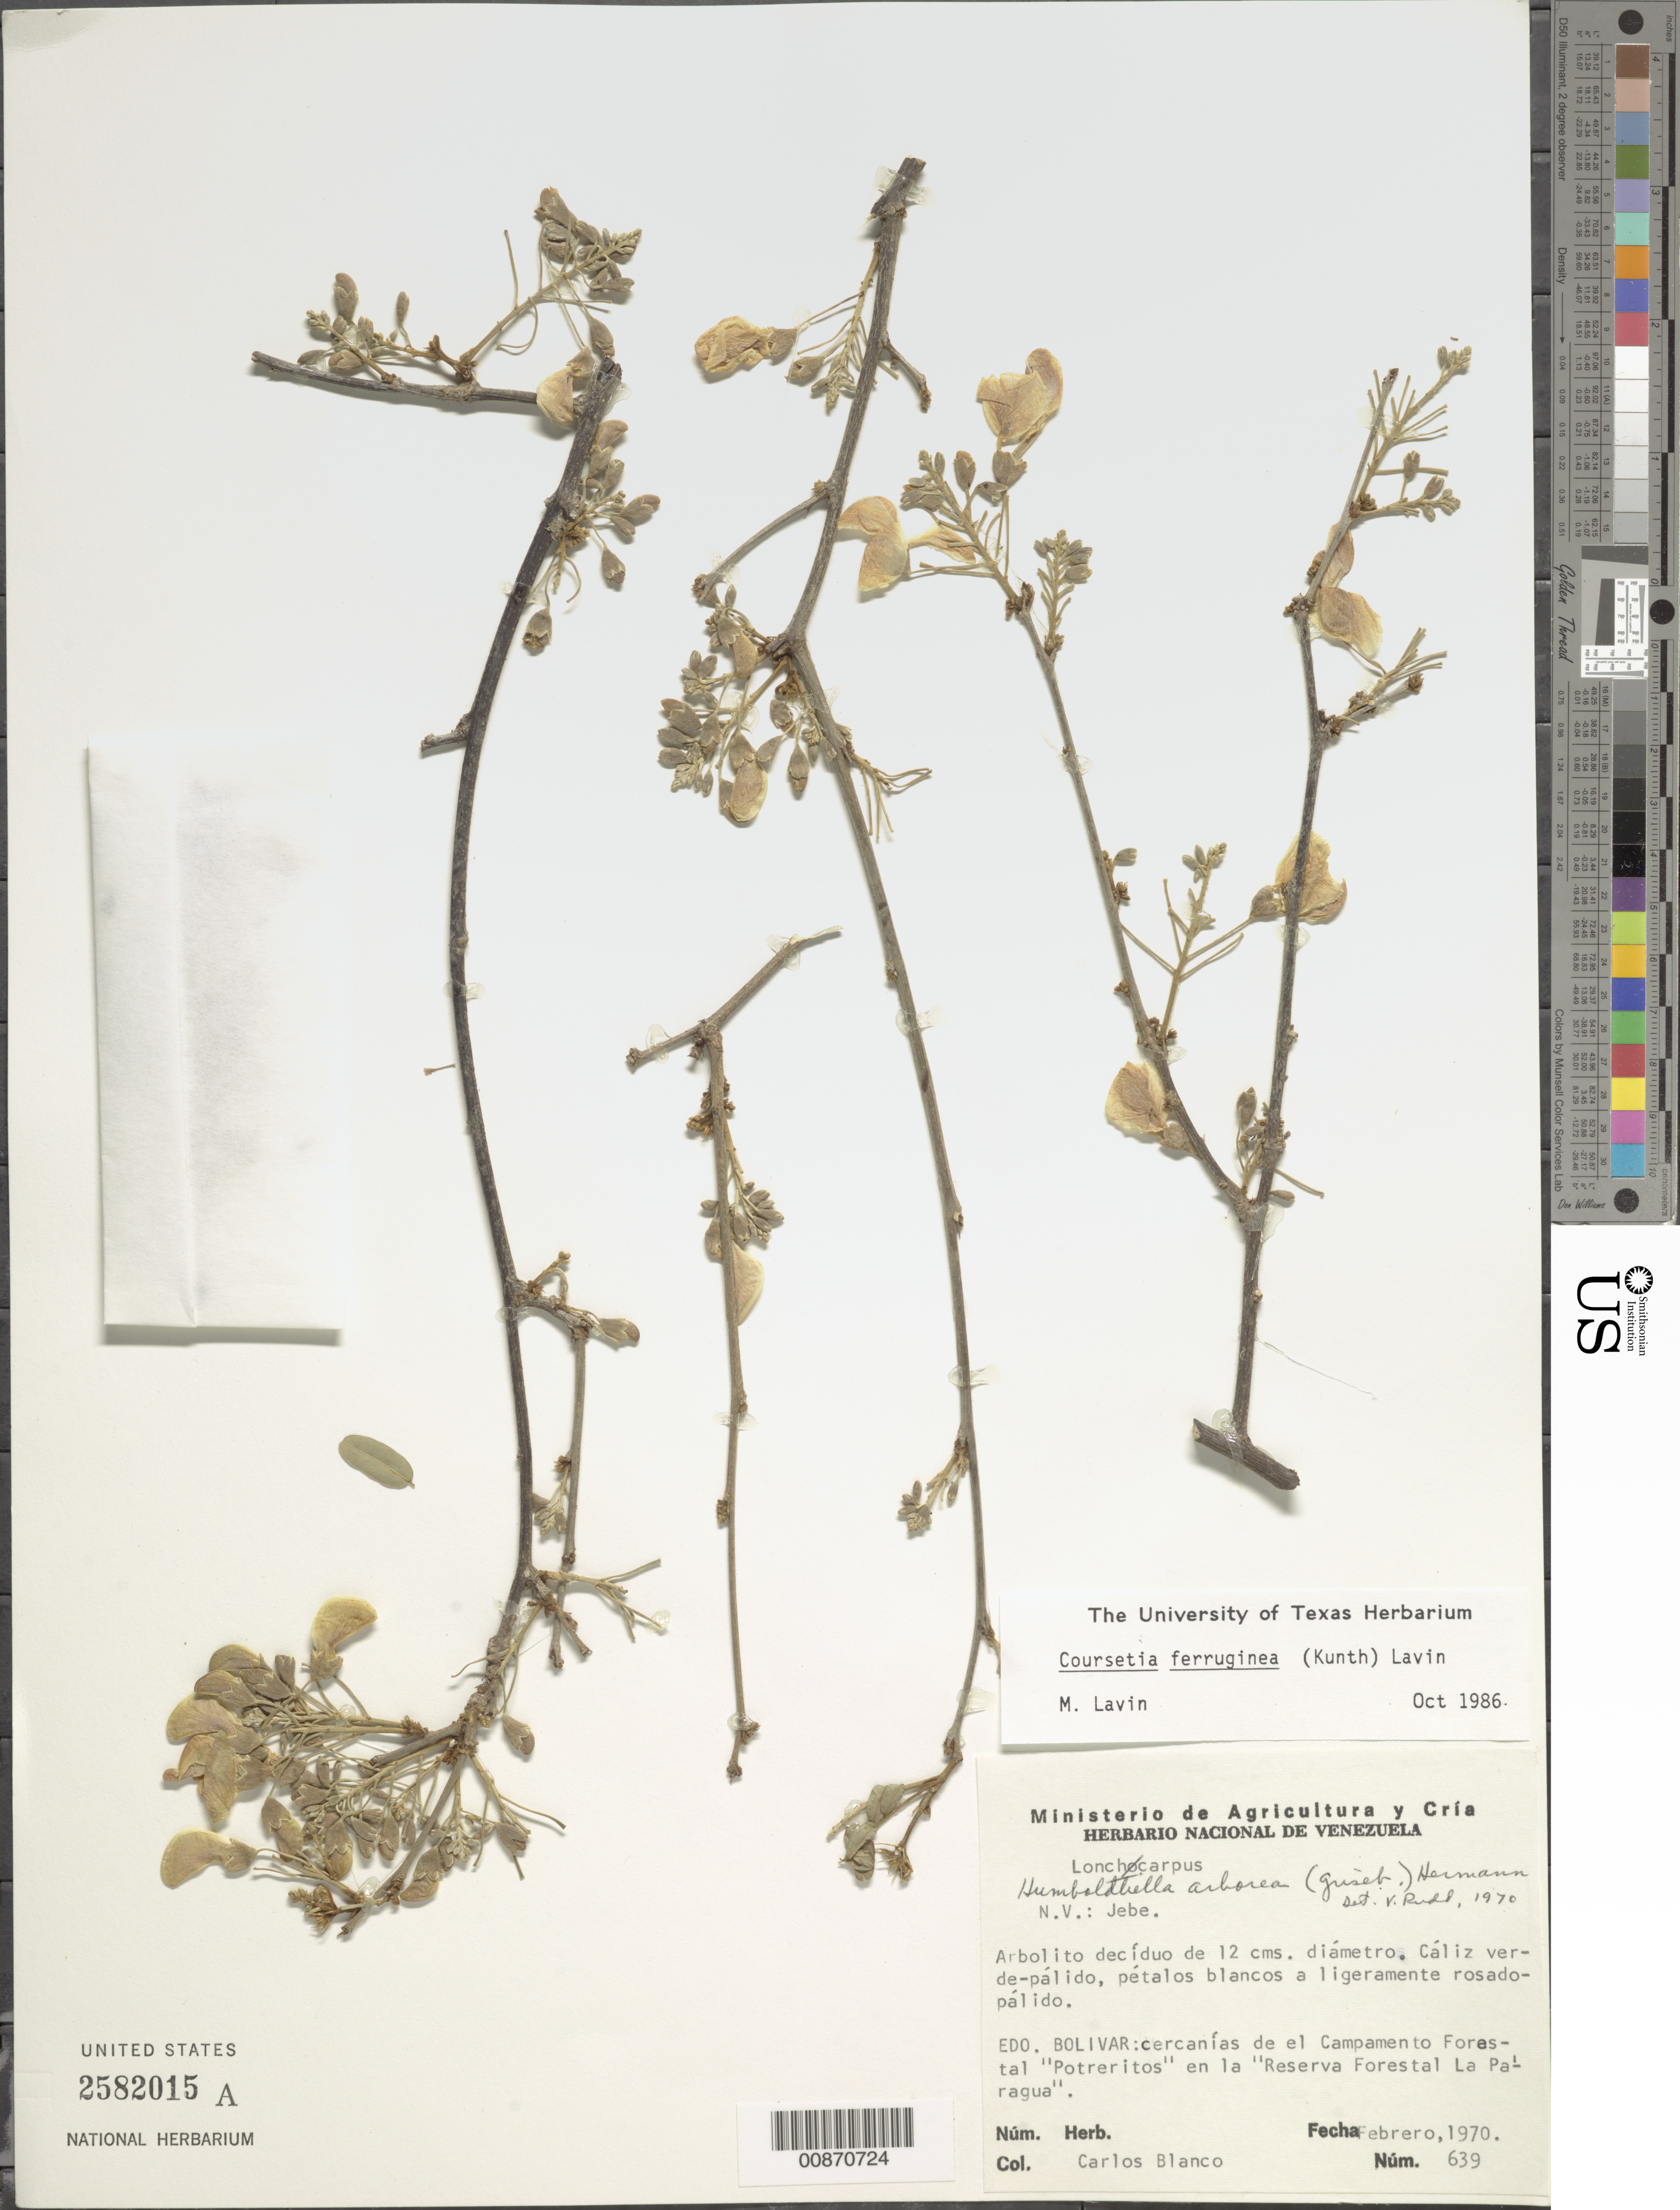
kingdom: Plantae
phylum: Tracheophyta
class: Magnoliopsida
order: Fabales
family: Fabaceae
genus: Coursetia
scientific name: Coursetia ferruginea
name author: (Kunth) Lavin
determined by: Lavin, M.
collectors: C. A. Blanco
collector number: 639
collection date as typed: Feb-70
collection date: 1970-02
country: Venezuela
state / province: Bolívar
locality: Campamento Forestal "Potreritos", Reserva Forestal La Paragua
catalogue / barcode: US 2582015A